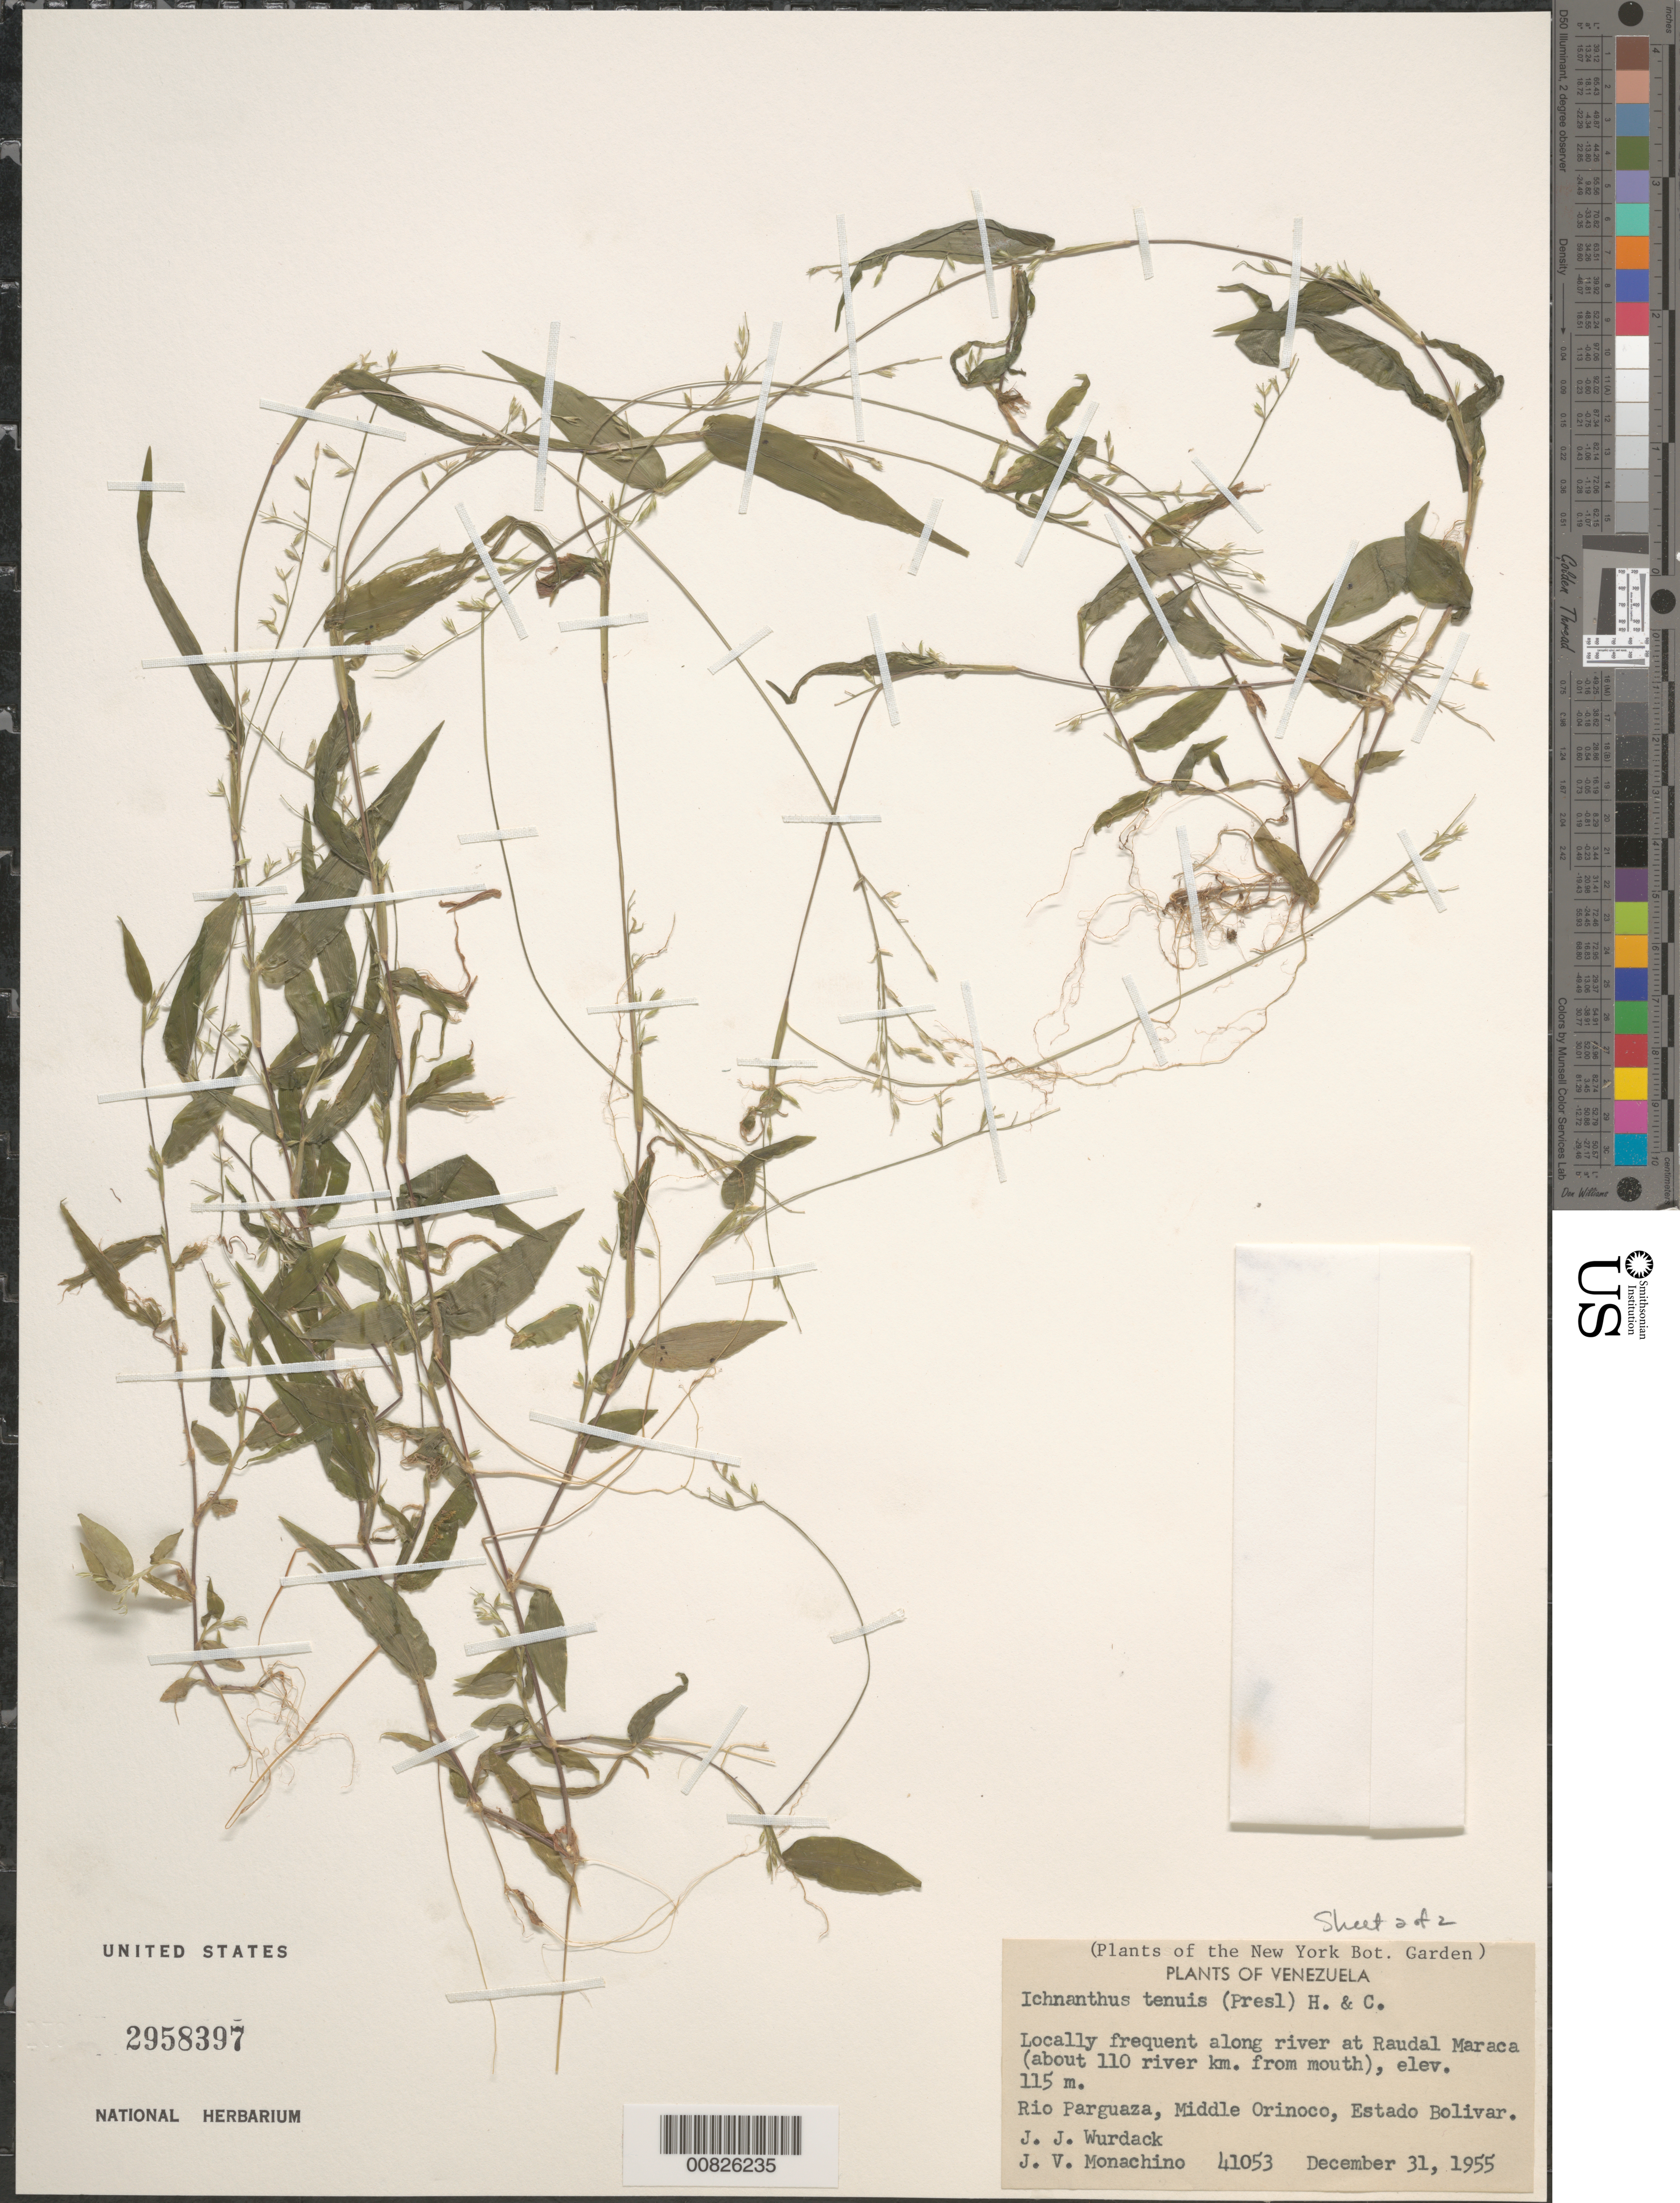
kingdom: Plantae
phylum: Tracheophyta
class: Liliopsida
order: Poales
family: Poaceae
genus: Ichnanthus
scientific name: Ichnanthus tenuis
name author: (J. Presl) Hitchc. & Chase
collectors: J. J. Wurdack & J. V. Monachino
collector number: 41053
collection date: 1955-12-31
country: Venezuela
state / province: Bolivar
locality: Locally frequent along river at Raudal Maraca (about 110 river km. from mouth). Rio Parguaza, Middle Orinoco.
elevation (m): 115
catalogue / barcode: US 2958397